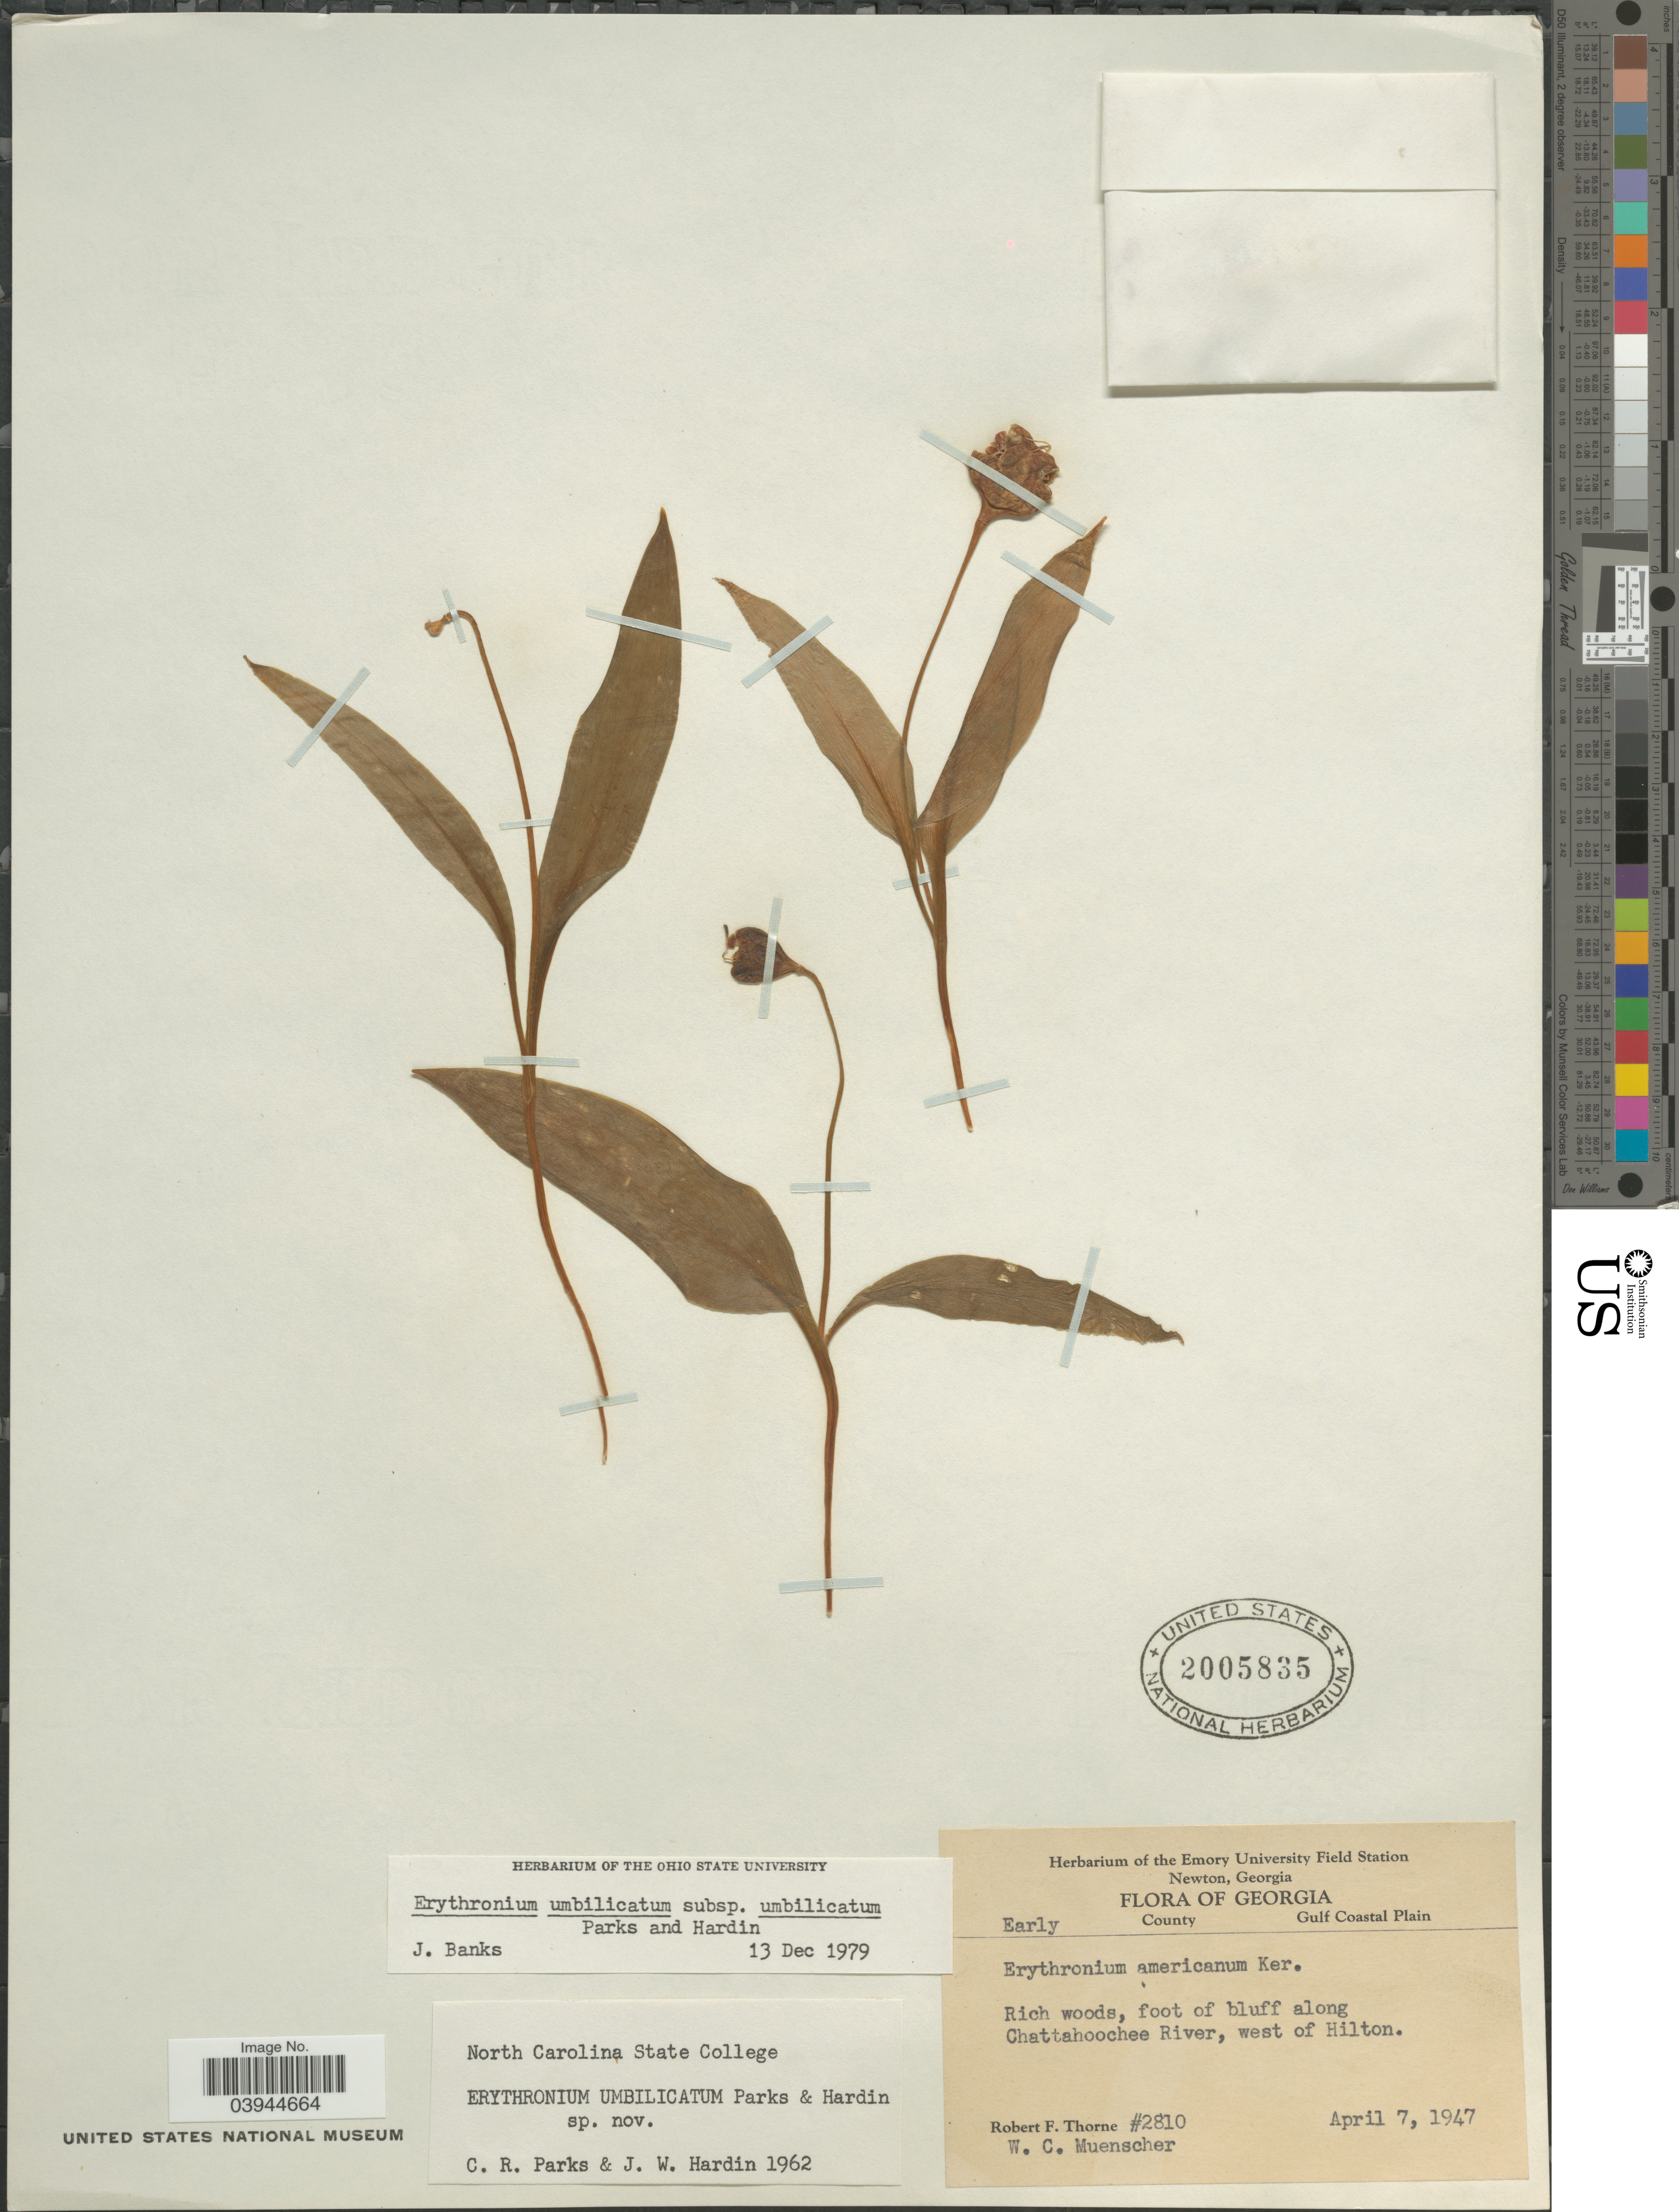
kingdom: Plantae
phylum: Tracheophyta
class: Liliopsida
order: Liliales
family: Liliaceae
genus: Erythronium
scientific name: Erythronium umbilicatum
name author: C.R. Parks & Hardin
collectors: R. F. Thorne & W. Muenscher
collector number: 2810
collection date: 1947-04-07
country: United States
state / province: Georgia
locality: Early County. Gulf Coastal Plain. Rich woods, foot of bluff along Chattahoochee River, west of Hilton.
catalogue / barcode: US 2005835